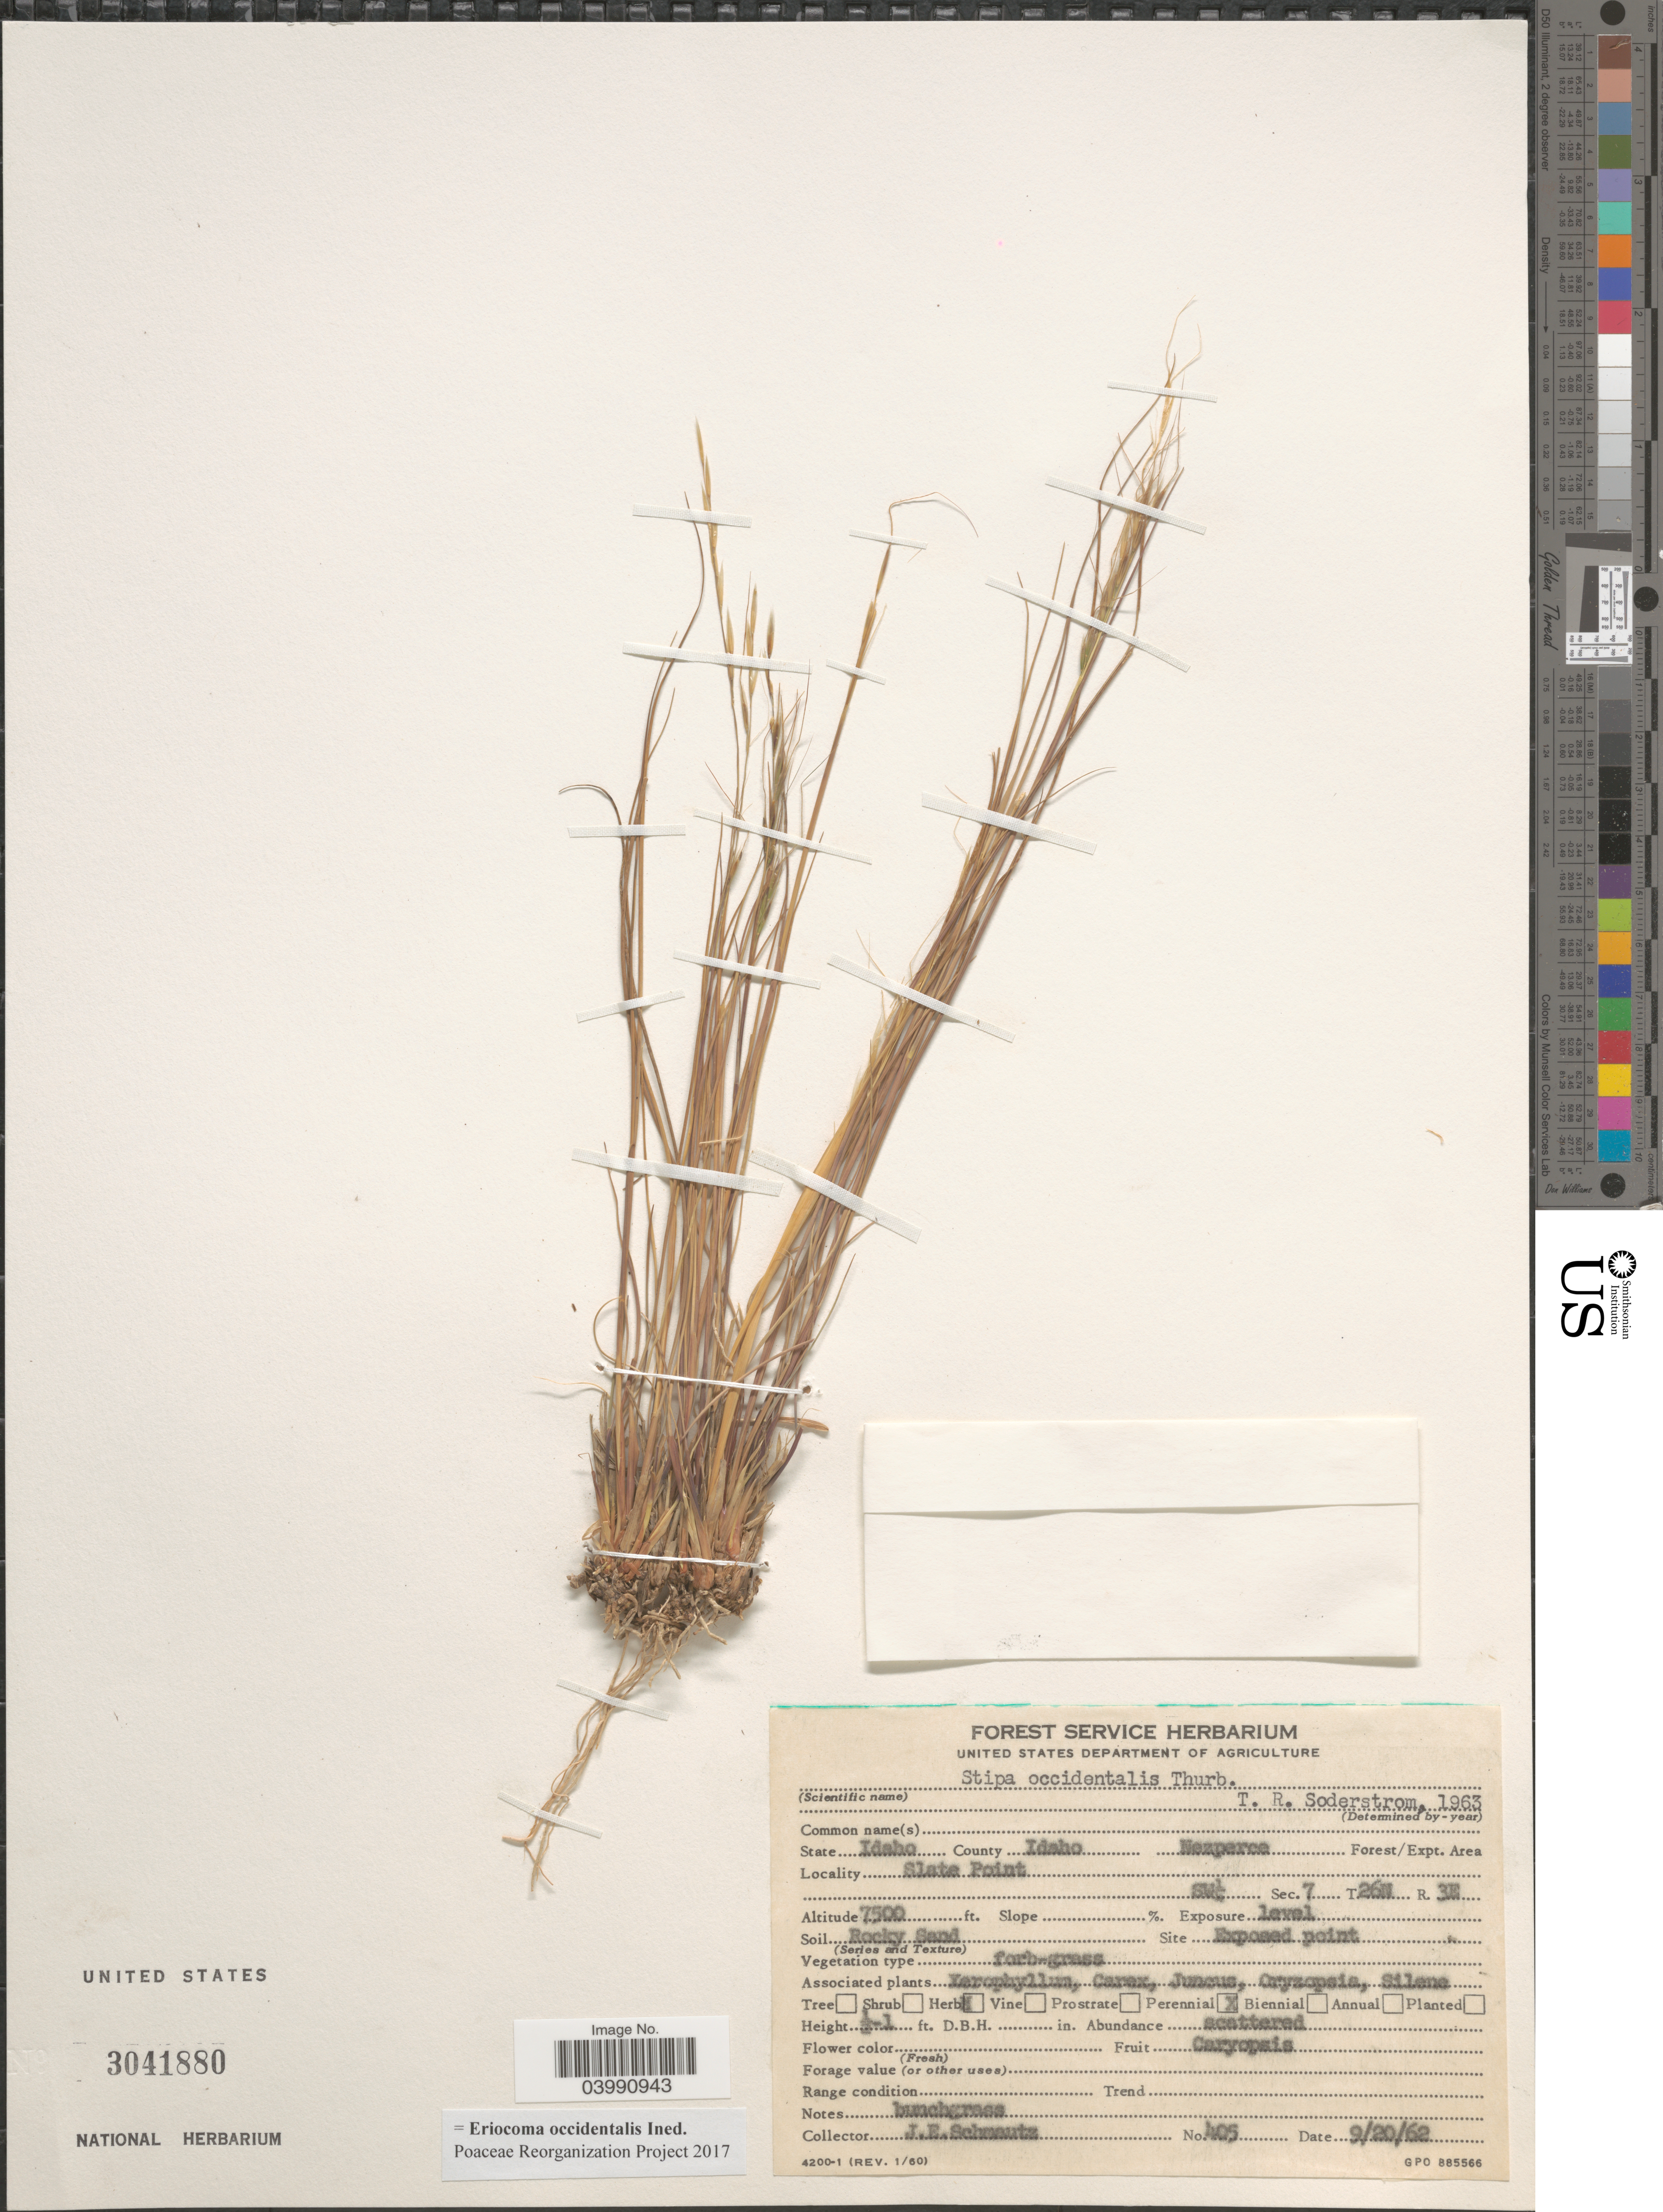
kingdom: Plantae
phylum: Tracheophyta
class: Liliopsida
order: Poales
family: Poaceae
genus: Eriocoma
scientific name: Eriocoma occidentalis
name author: (Thurb. ex S. Watson) Romasch.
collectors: J. Schmautz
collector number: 405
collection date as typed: Transcribed d/m/y: 20/9/62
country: United States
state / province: Idaho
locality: County Idaho Nezperce Forest/Expt. Area. Slate Point. SW½ Sec. 7 T26N R. 3E.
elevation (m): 2286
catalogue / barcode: US 3041880